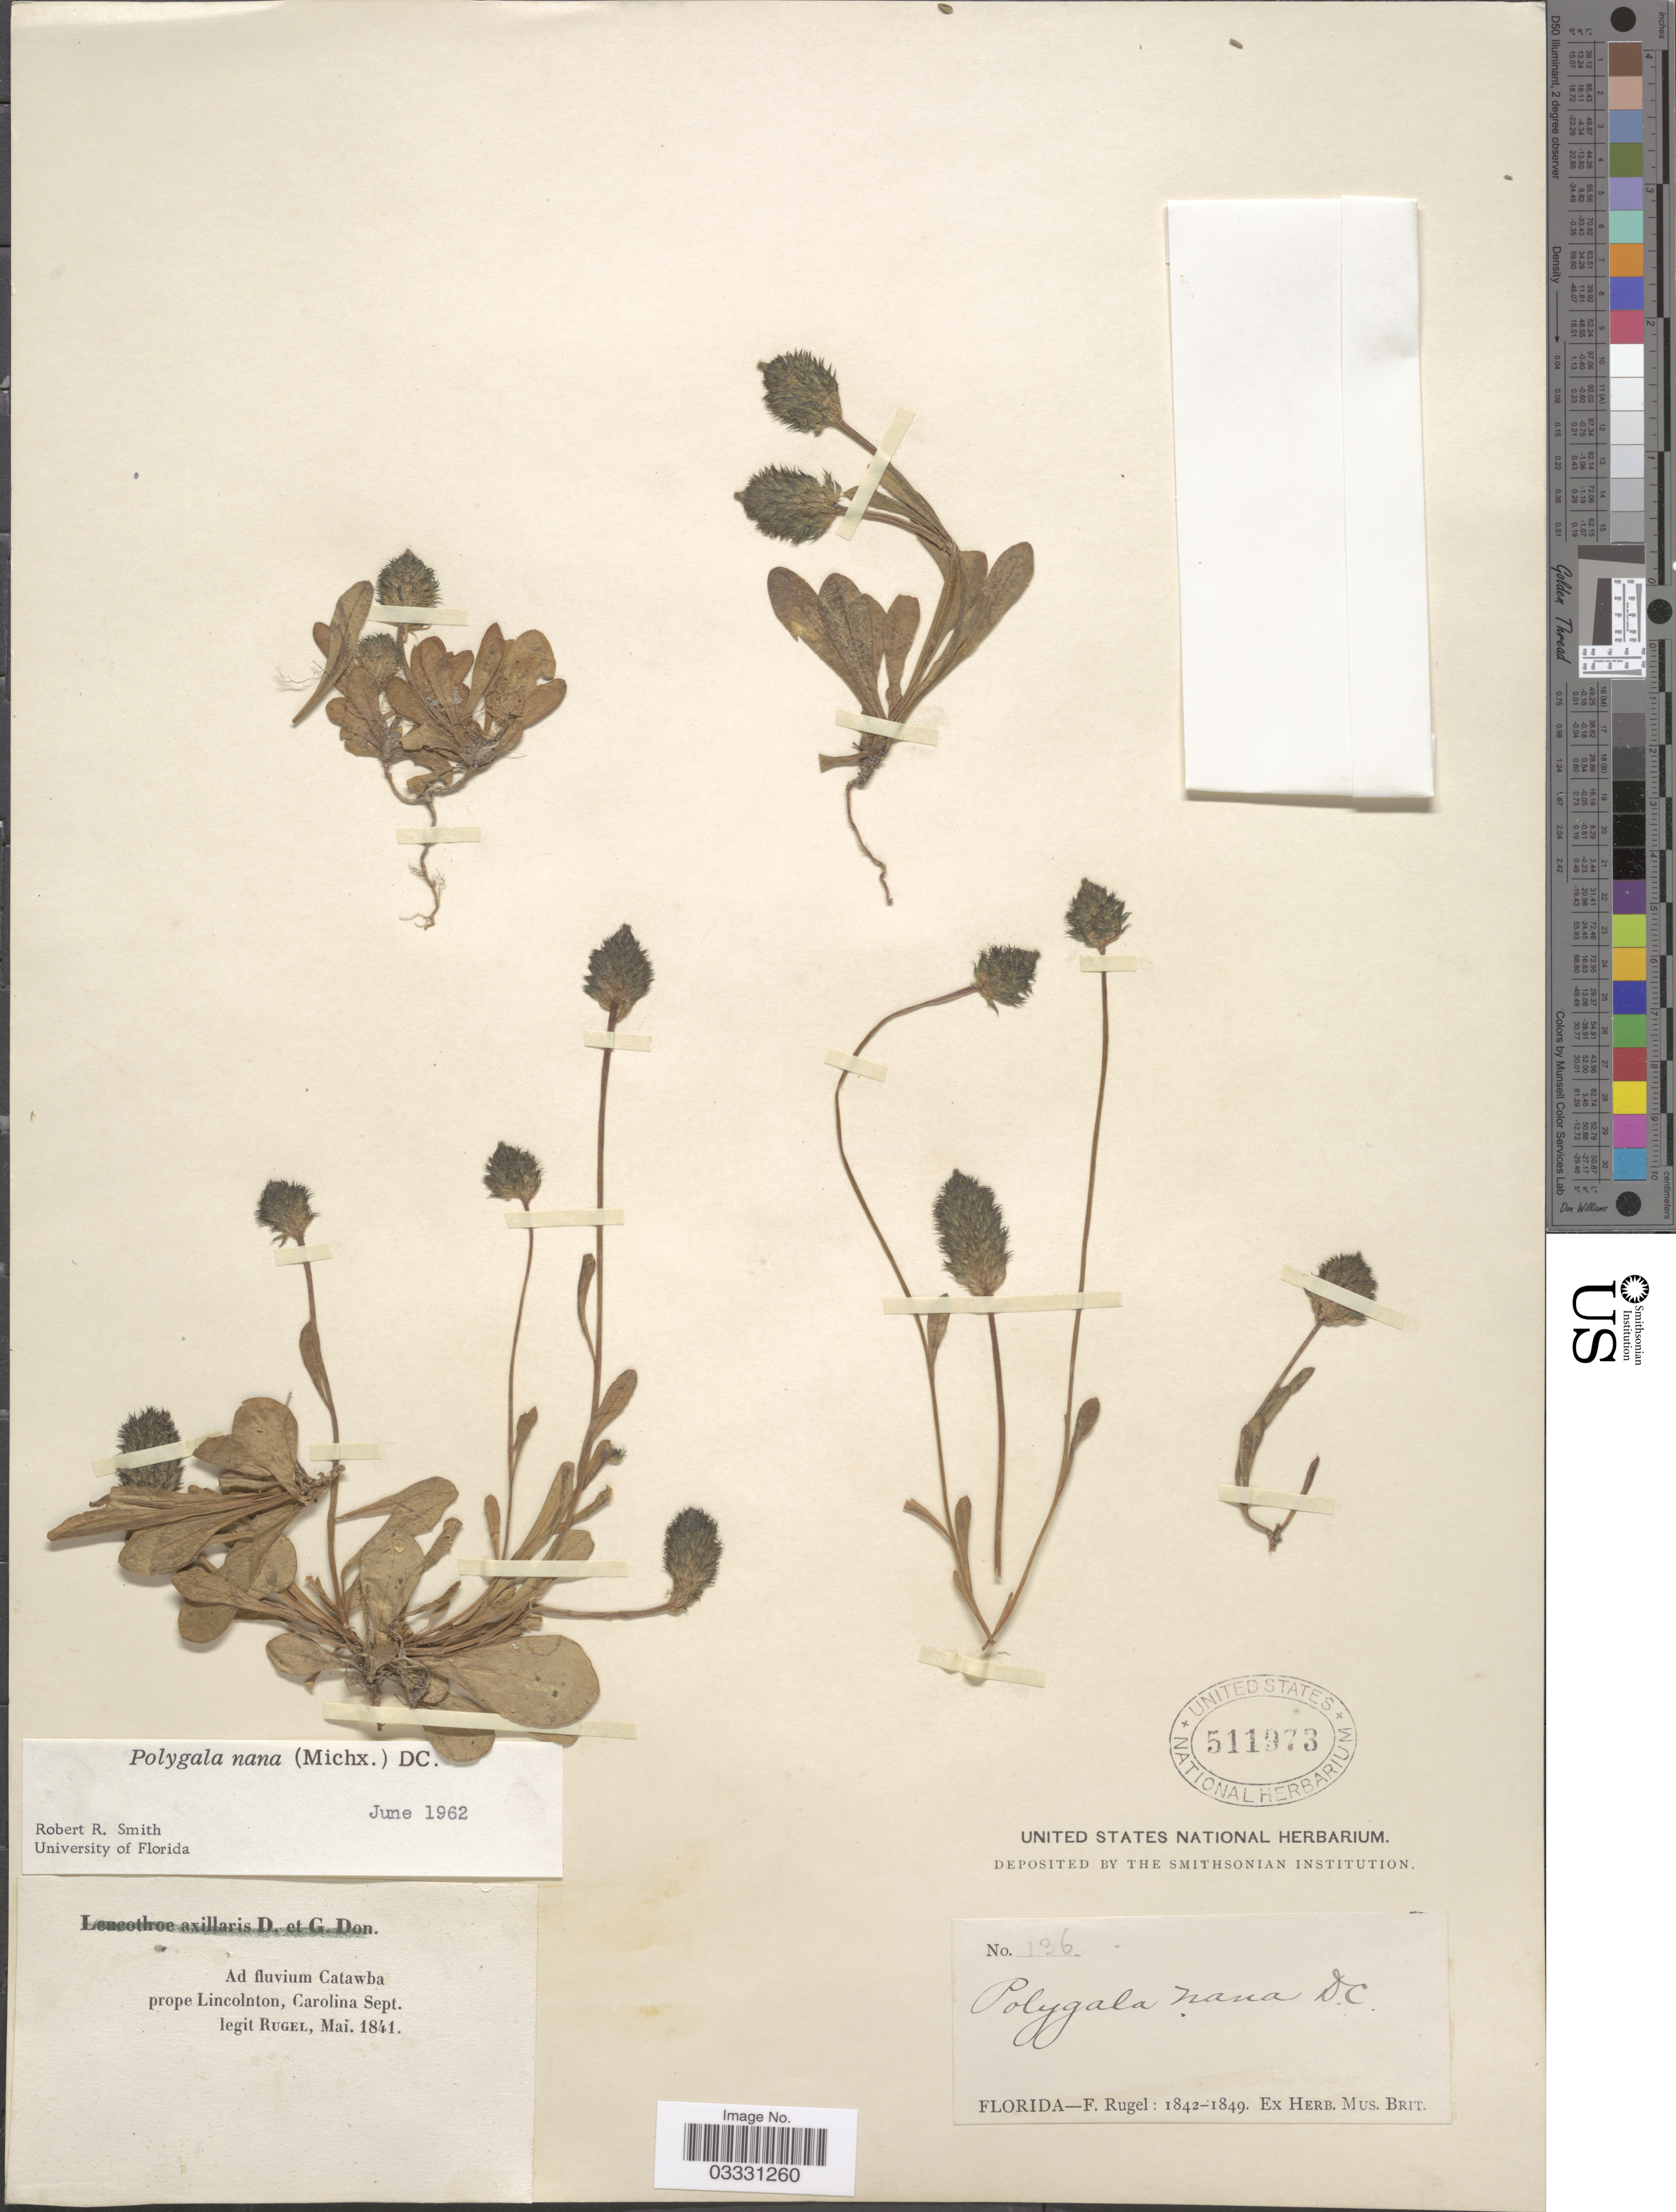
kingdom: Plantae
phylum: Tracheophyta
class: Magnoliopsida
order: Fabales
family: Polygalaceae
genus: Polygala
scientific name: Polygala nana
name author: (Michx.) DC.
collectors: F. Rugel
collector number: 136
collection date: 1841-05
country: United States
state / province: Florida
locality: Ad fluvium Catawba prope Lincolnton, Carolina Sept.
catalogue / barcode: US 511973